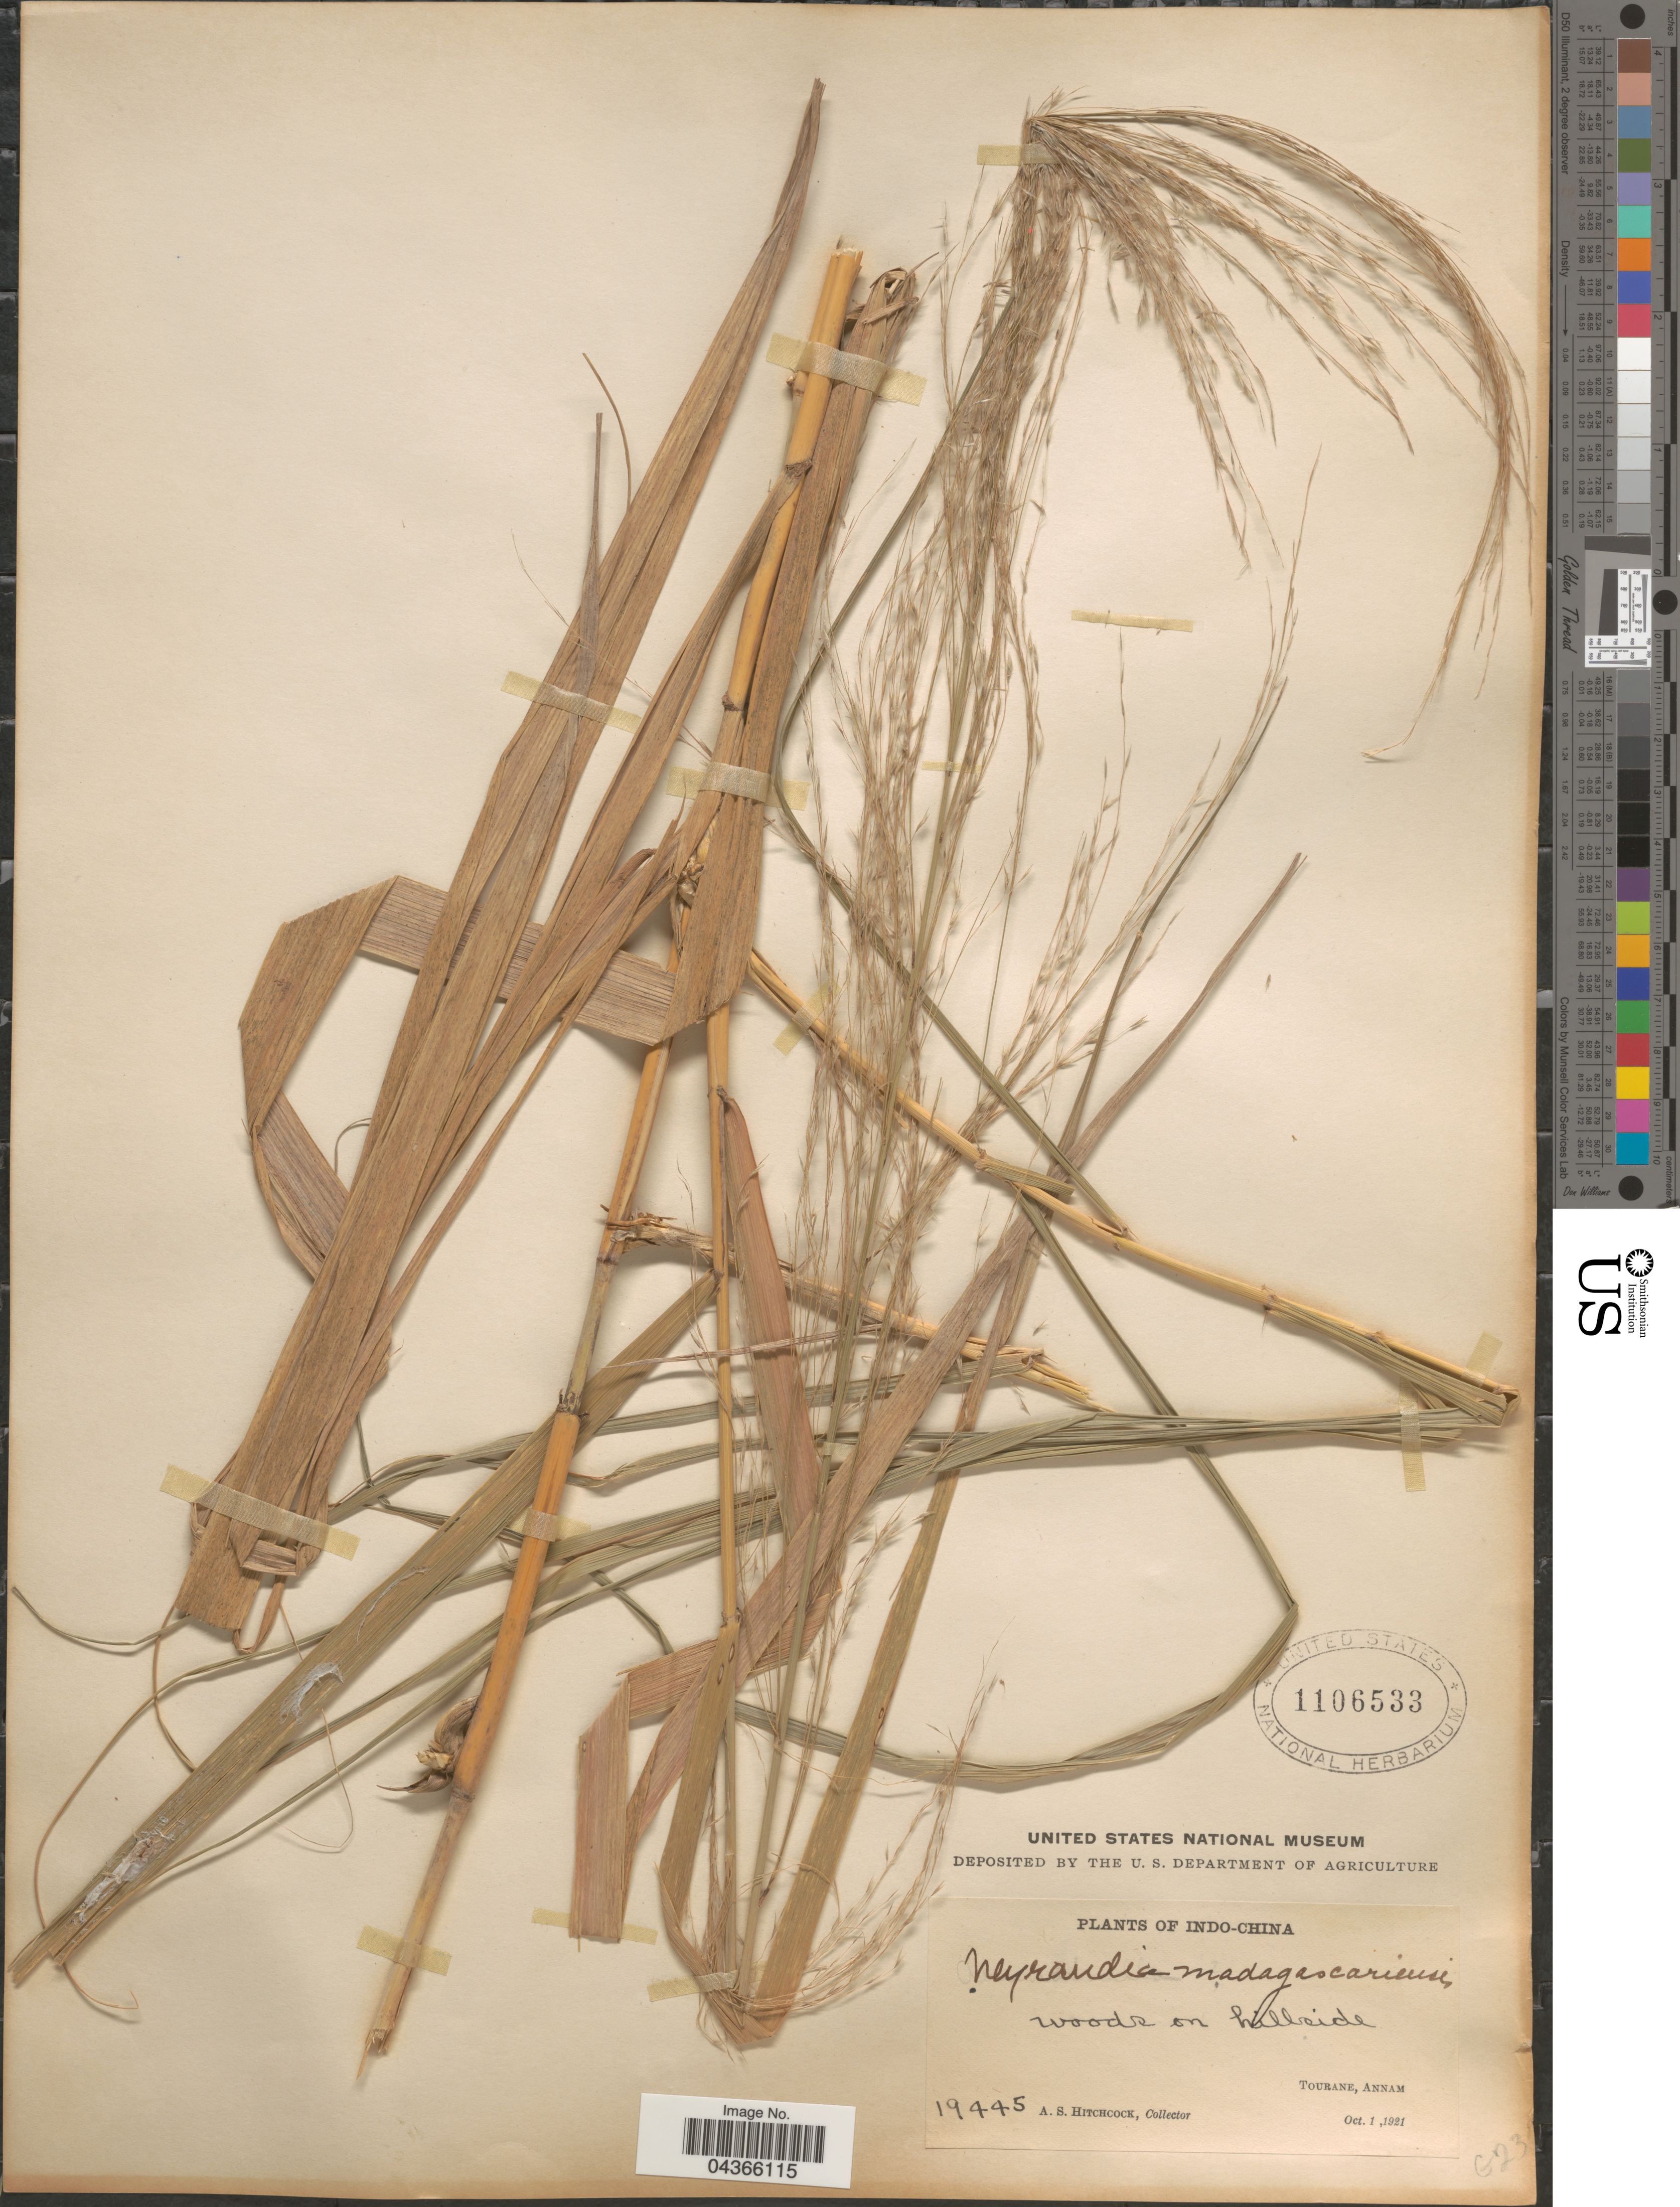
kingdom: Plantae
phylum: Tracheophyta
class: Liliopsida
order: Poales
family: Poaceae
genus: Neyraudia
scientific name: Neyraudia arundinacea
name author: (L.) Henr.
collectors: A. S. Hitchcock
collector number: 19445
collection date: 1921-10-01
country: Vietnam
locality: Indo-china. On hillside. Tourane, Annam.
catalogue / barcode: US 1106533